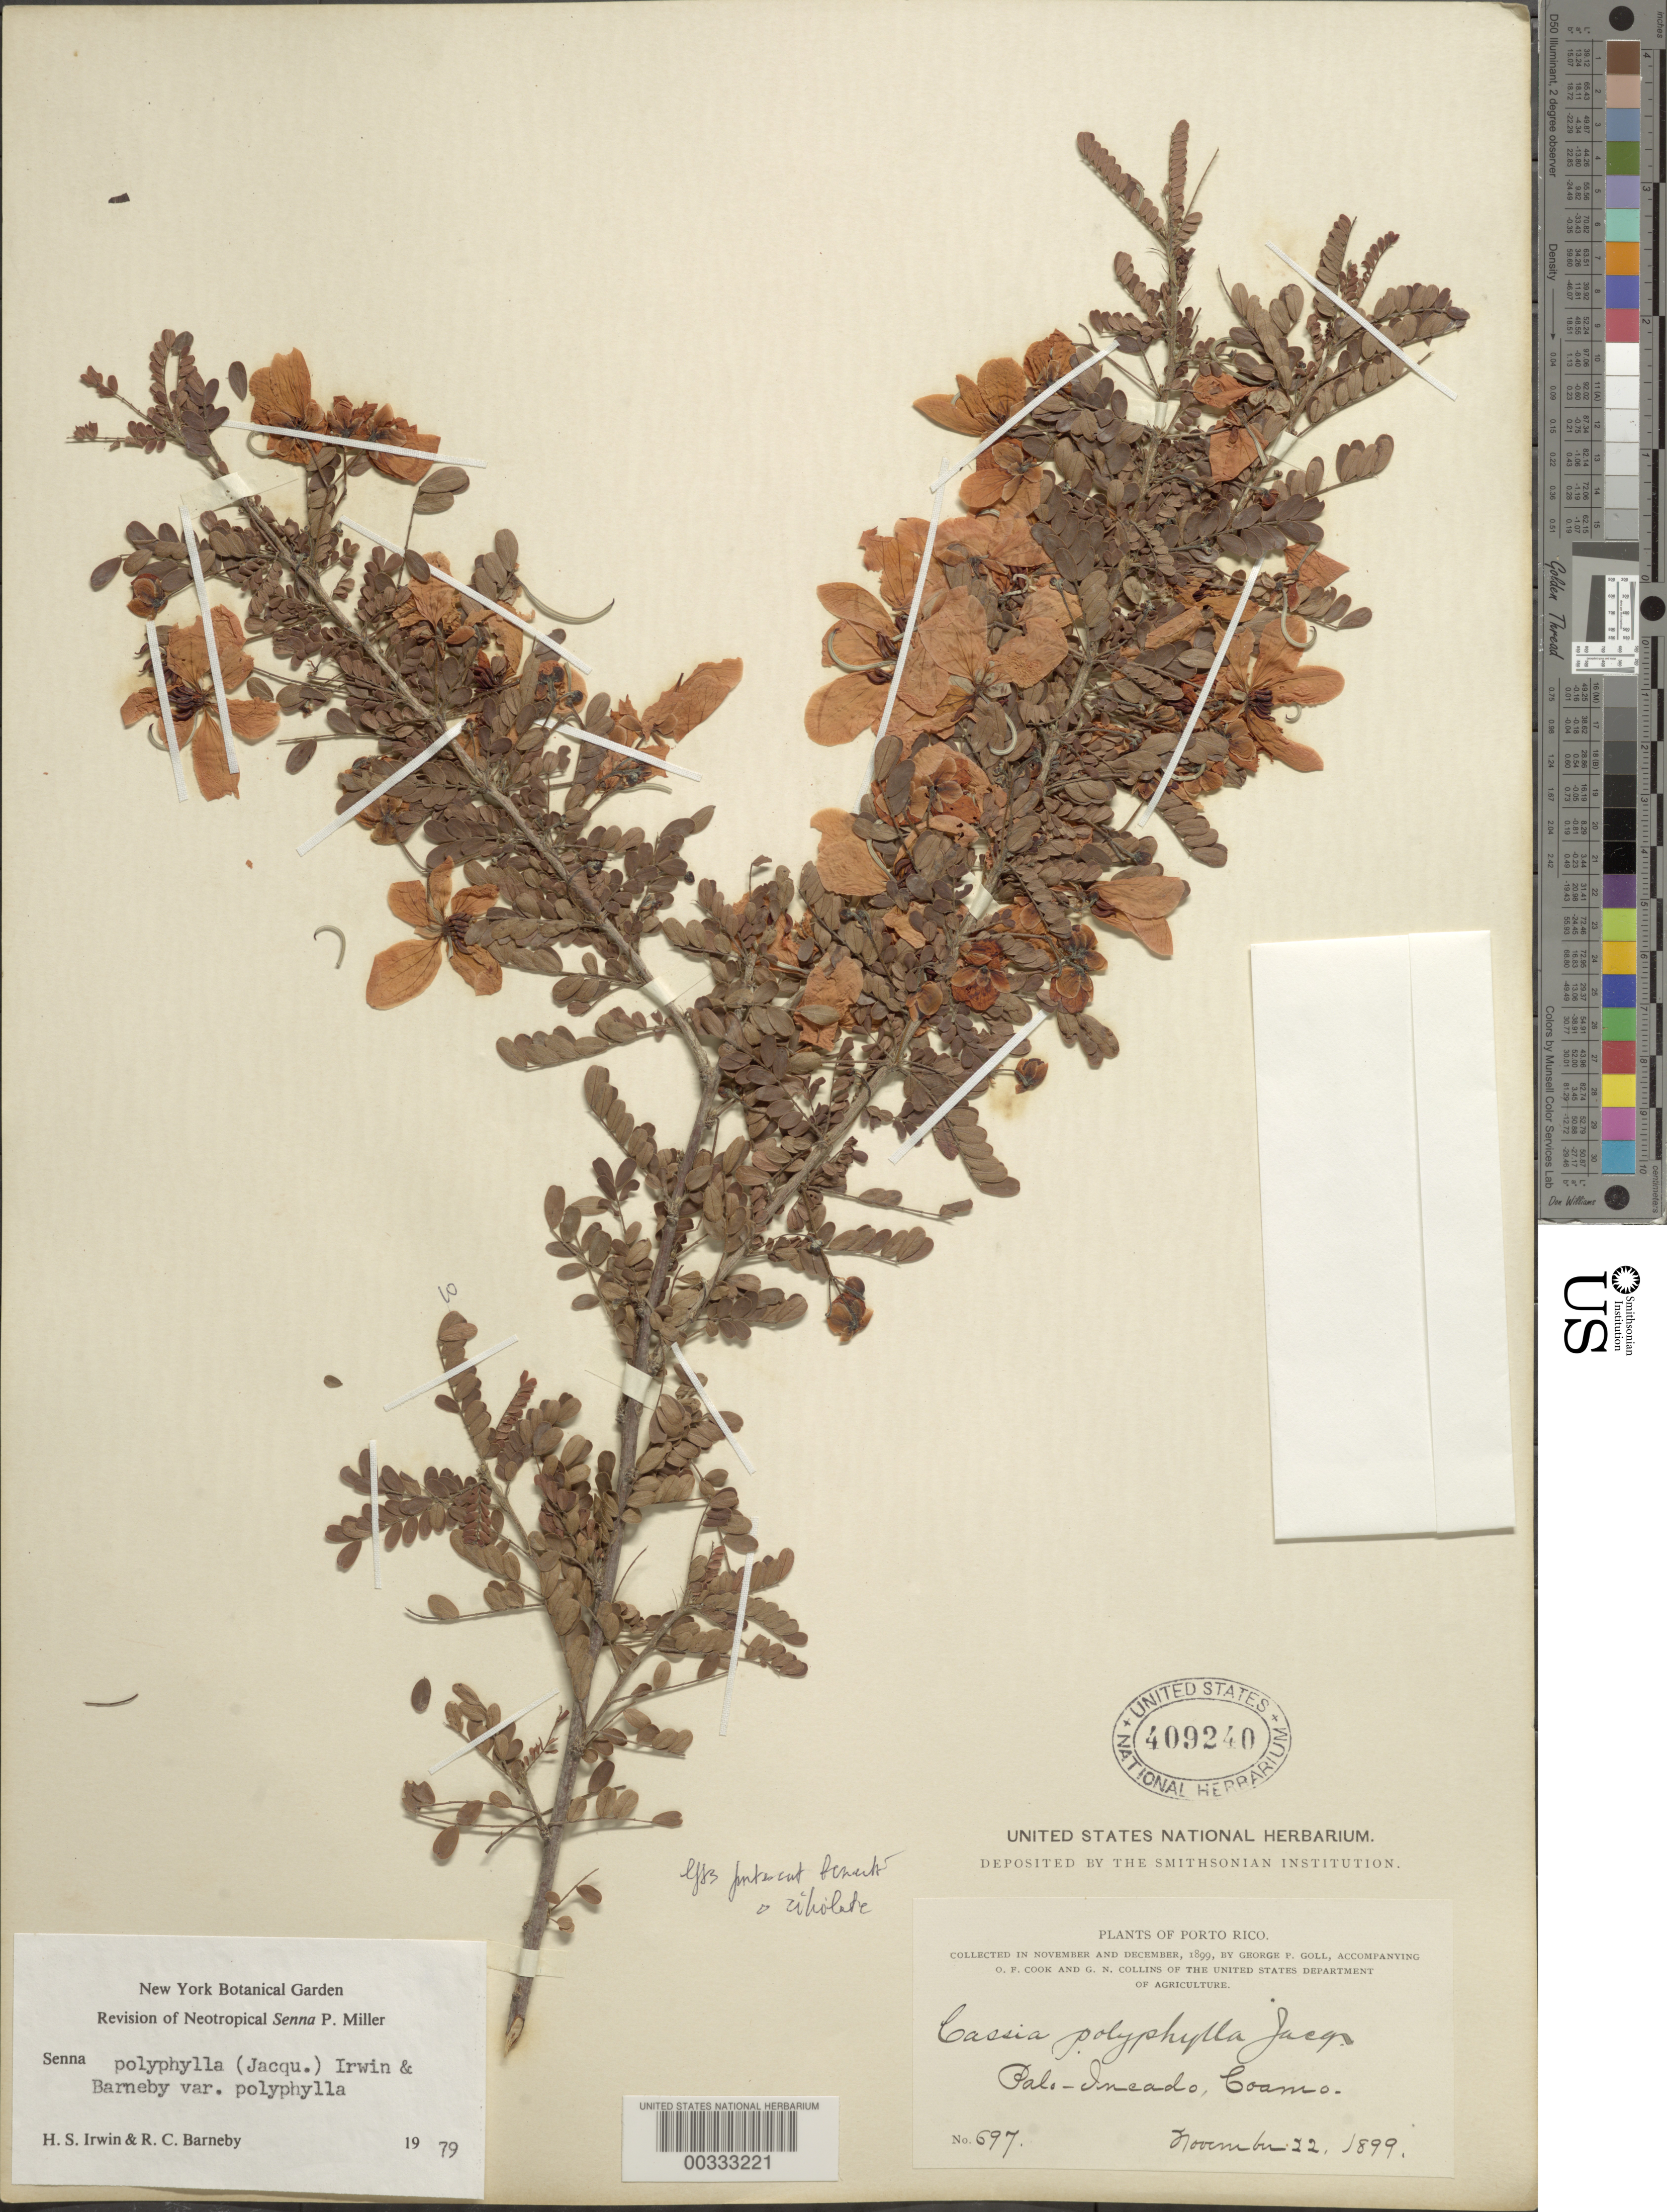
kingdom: Plantae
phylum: Tracheophyta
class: Magnoliopsida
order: Fabales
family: Fabaceae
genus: Senna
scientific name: Senna polyphylla var. polyphylla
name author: (Jacq.) H.S. Irwin & Barneby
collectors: G. Goll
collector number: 697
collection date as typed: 22 Nov 1899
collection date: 1899-11-22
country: Puerto Rico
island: Greater Antilles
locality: Pal.-ineado, coamo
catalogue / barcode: US 409240